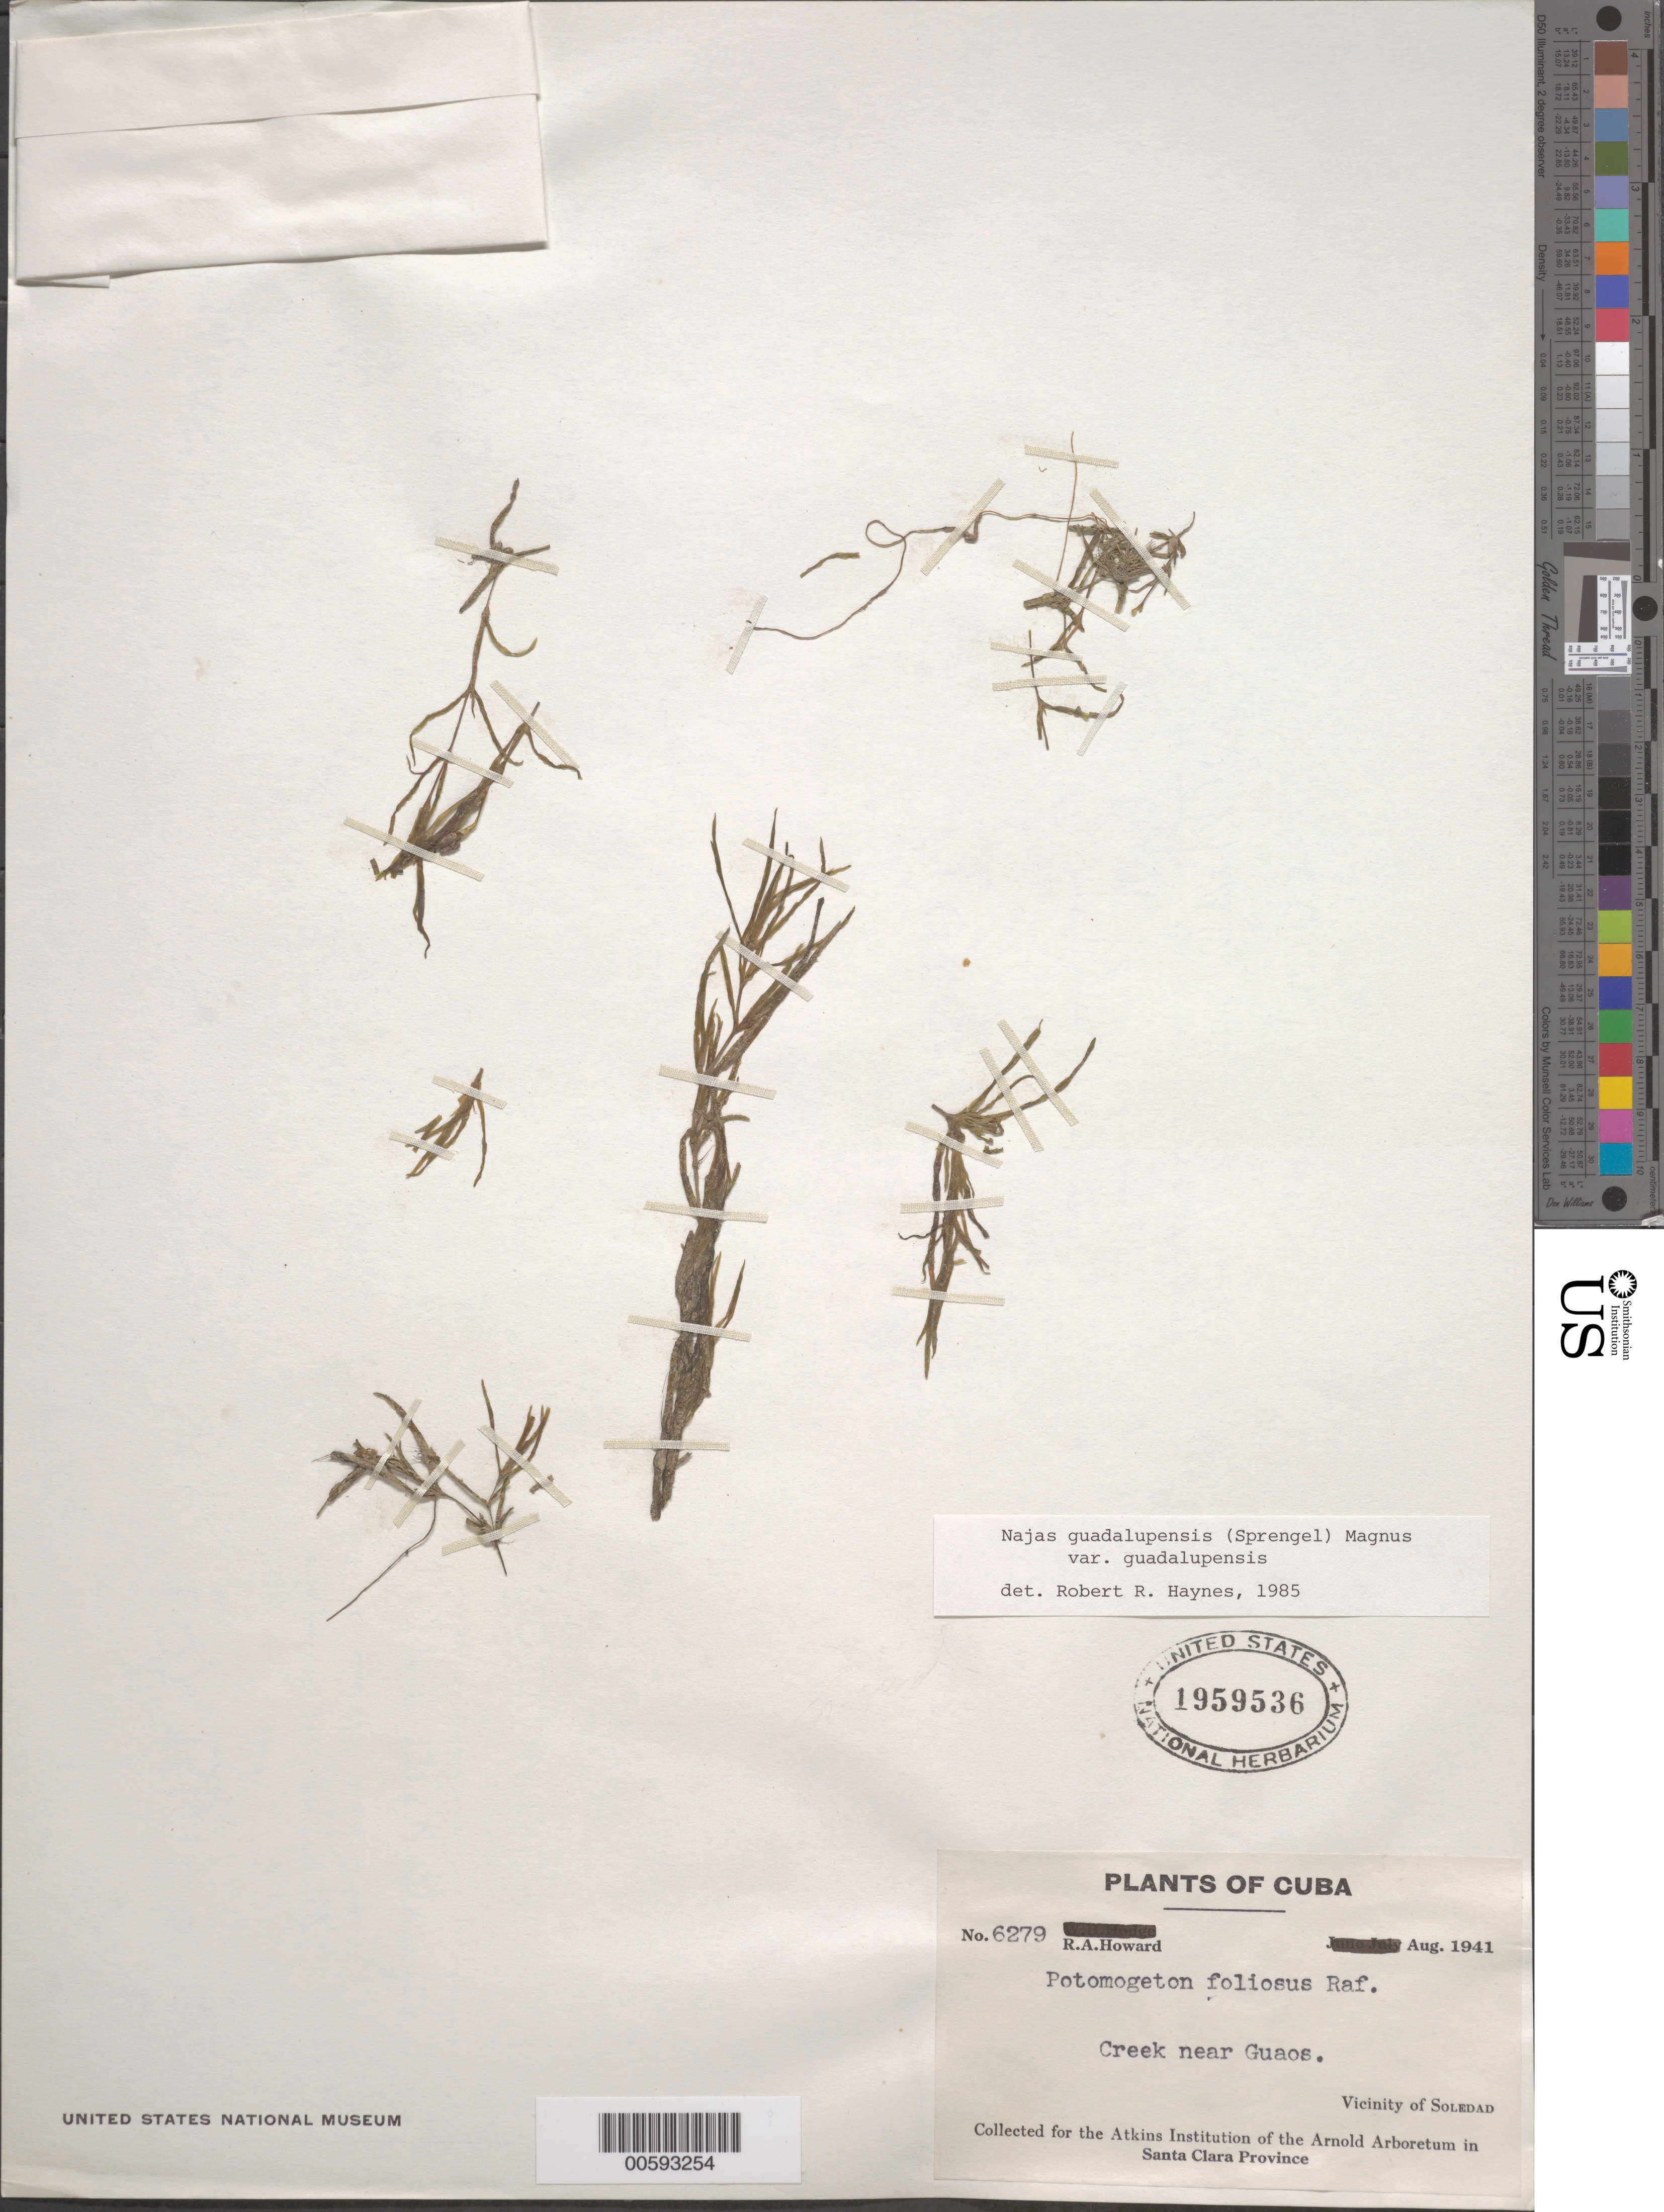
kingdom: Plantae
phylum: Tracheophyta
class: Liliopsida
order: Alismatales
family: Hydrocharitaceae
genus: Najas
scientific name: Najas guadalupensis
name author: (Spreng.) Magnus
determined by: Haynes, R. R.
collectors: R. A. Howard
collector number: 6279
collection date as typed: Aug 1941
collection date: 1941-08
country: Cuba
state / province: Cienfuegos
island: Greater Antilles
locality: Near Guaos. [In former Las Villas (Santa Clara) Province.]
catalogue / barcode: US 1959536